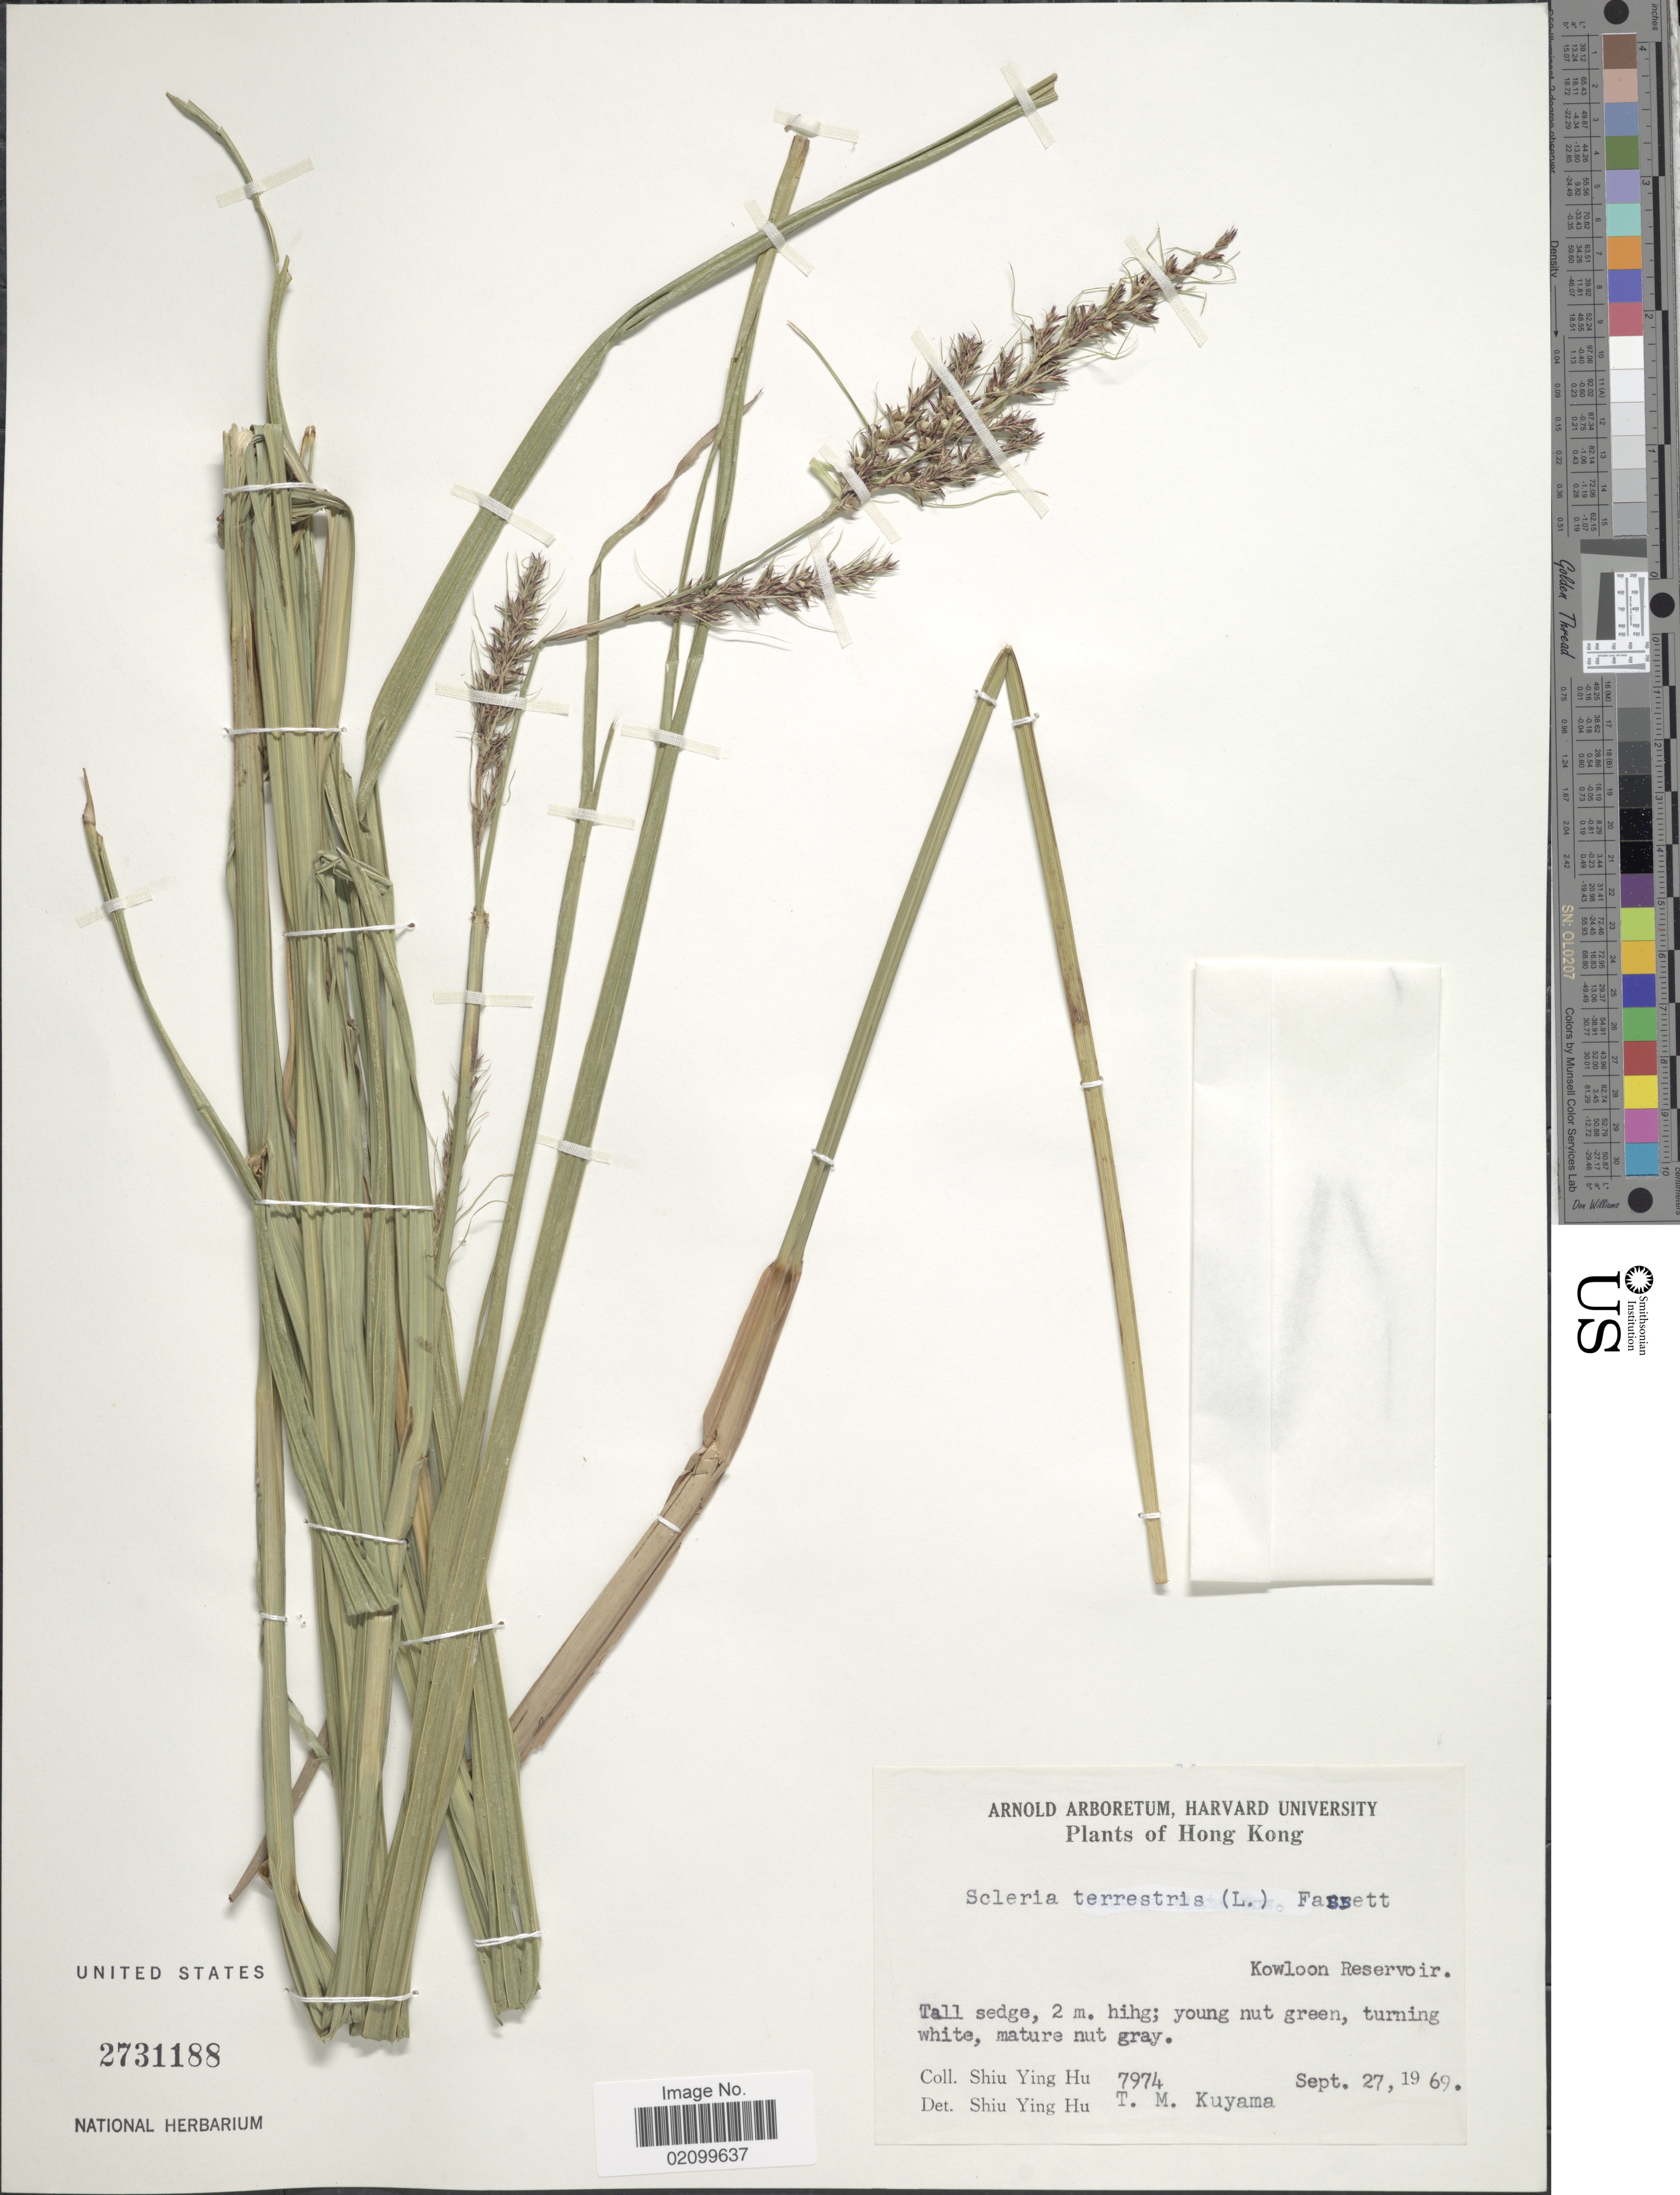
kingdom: Plantae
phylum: Tracheophyta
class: Liliopsida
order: Poales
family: Cyperaceae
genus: Scleria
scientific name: Scleria terrestris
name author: (L.) Fassett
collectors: S. Y. Hu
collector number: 7974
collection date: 1969-09-27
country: China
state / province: Hong Kong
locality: Kowloon Reservoir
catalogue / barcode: US 2731188